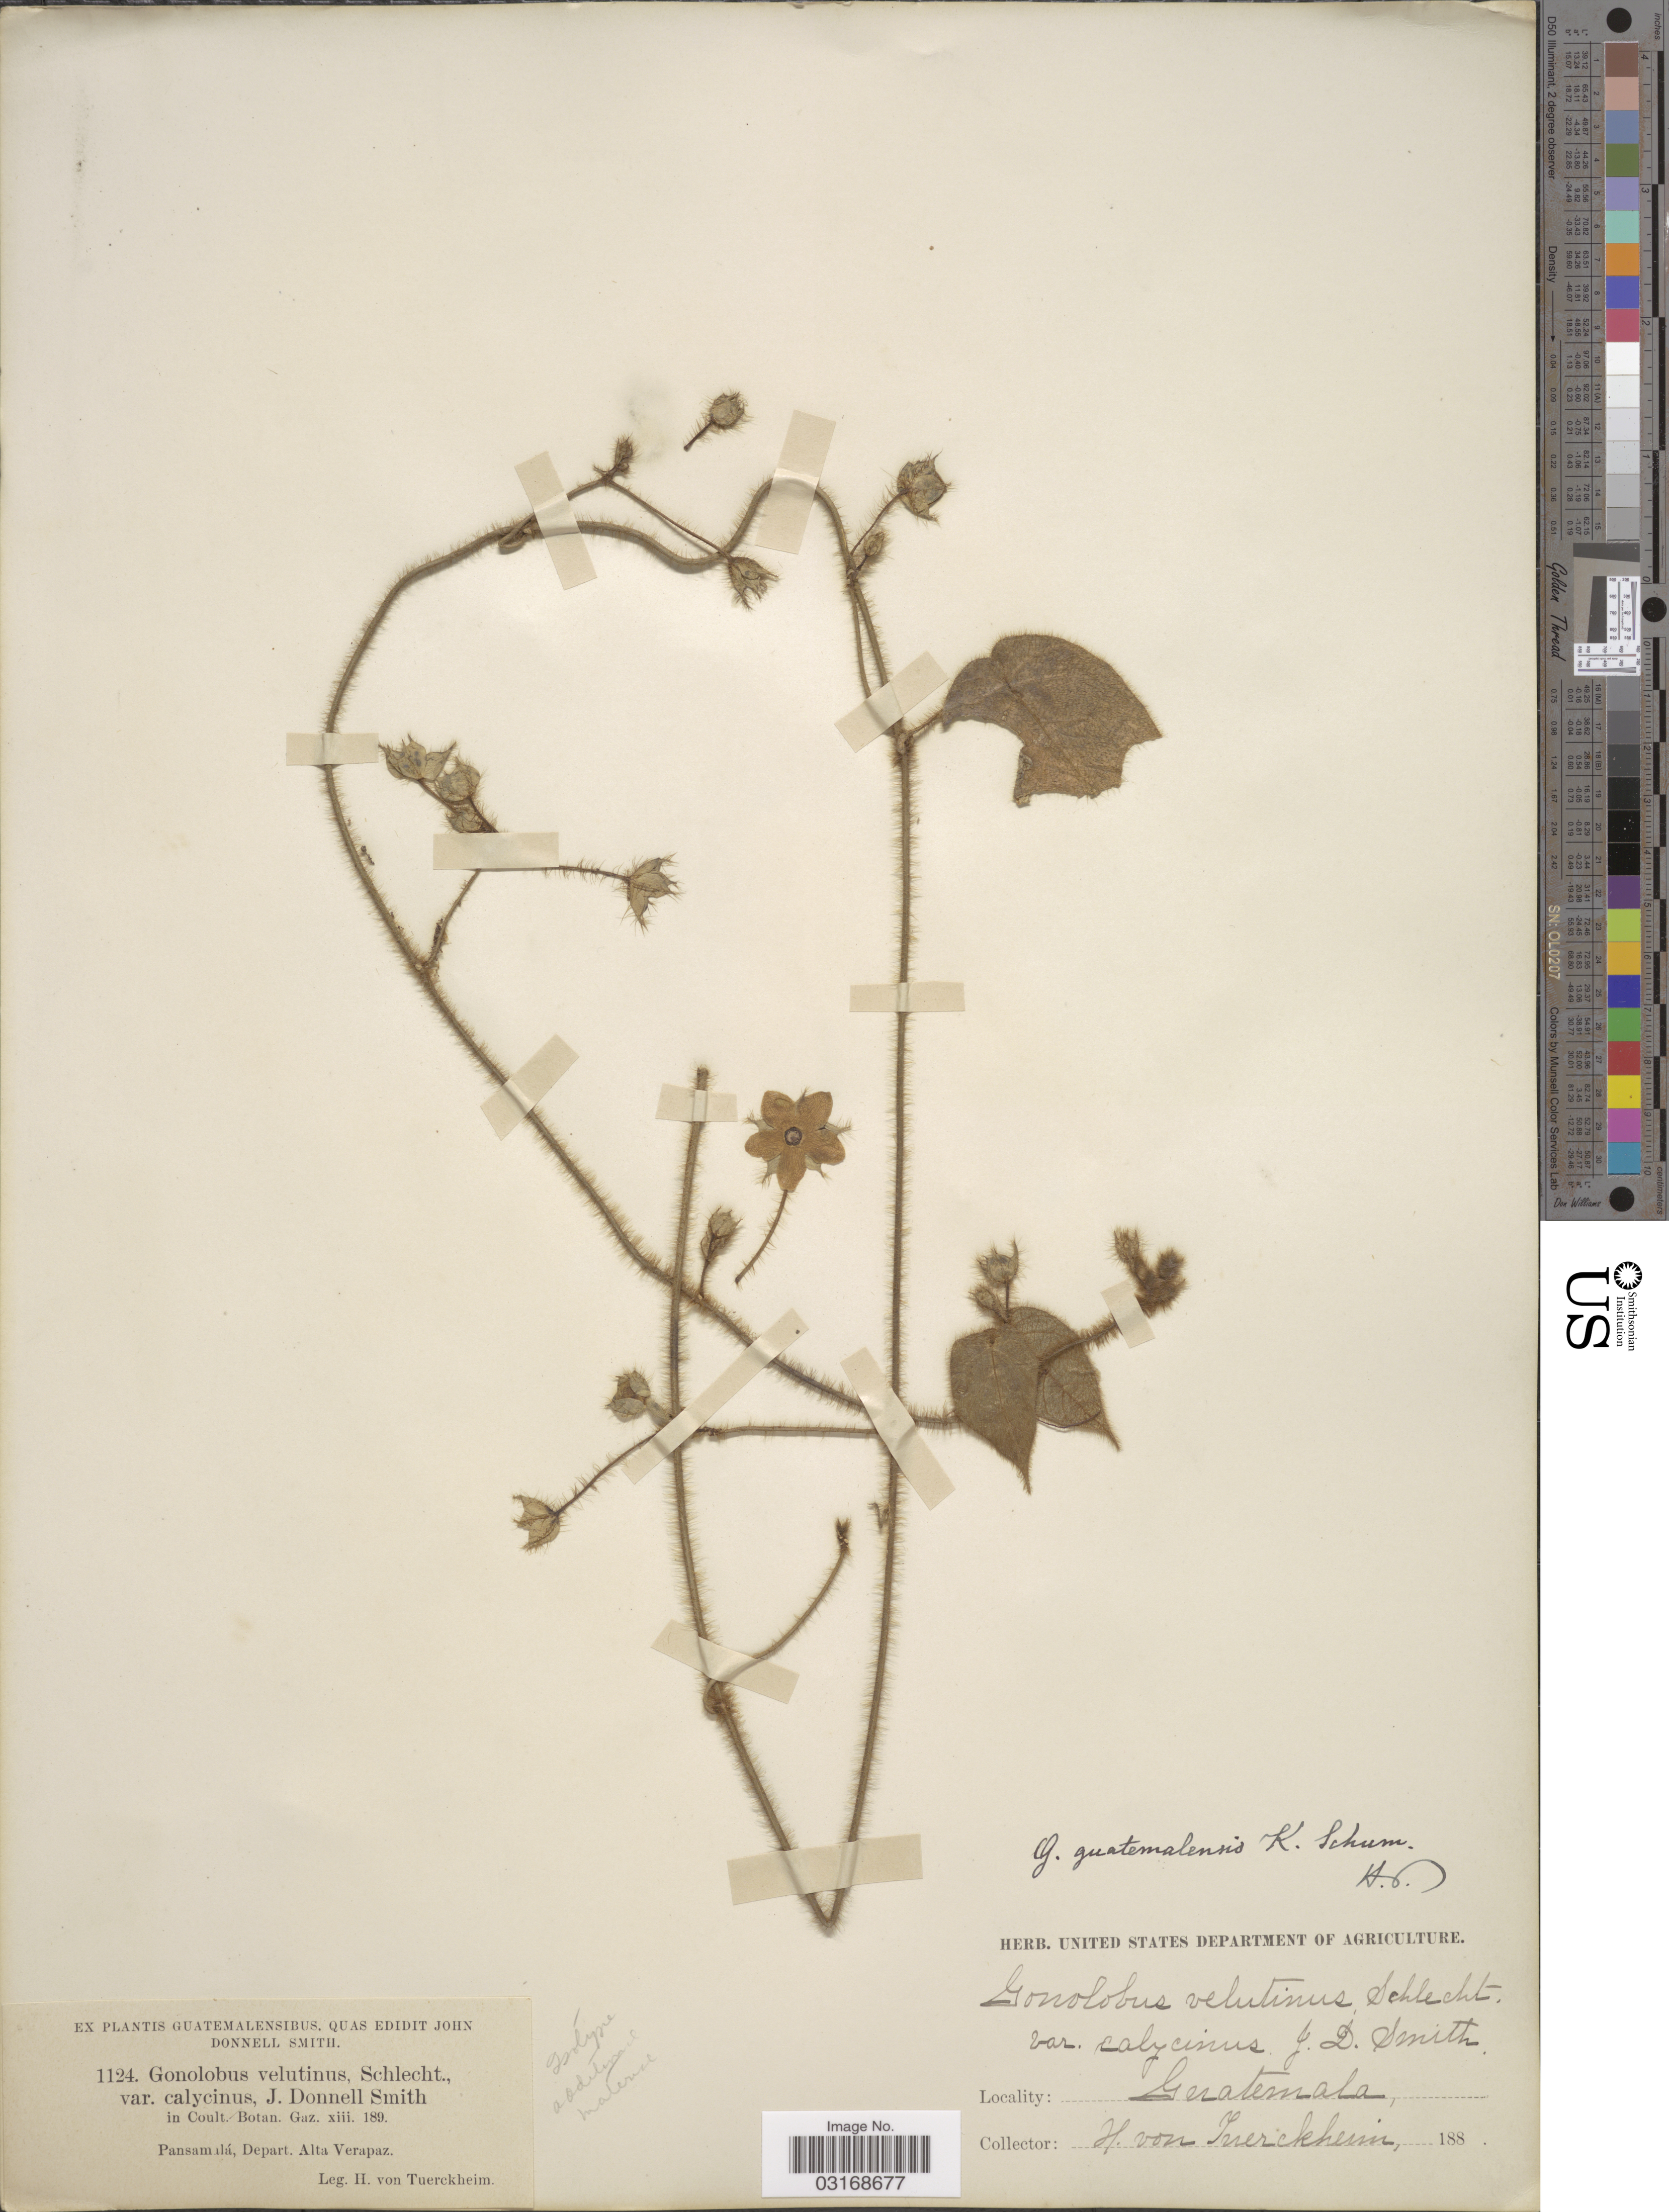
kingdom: Plantae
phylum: Tracheophyta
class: Magnoliopsida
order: Gentianales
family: Apocynaceae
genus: Matelea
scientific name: Matelea guatemalensis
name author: (K. Schum.) Woodson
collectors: H. von Türckheim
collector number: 1124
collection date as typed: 188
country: Guatemala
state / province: Alta Verapaz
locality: Pansamalá, Depart. Alta Verapaz.